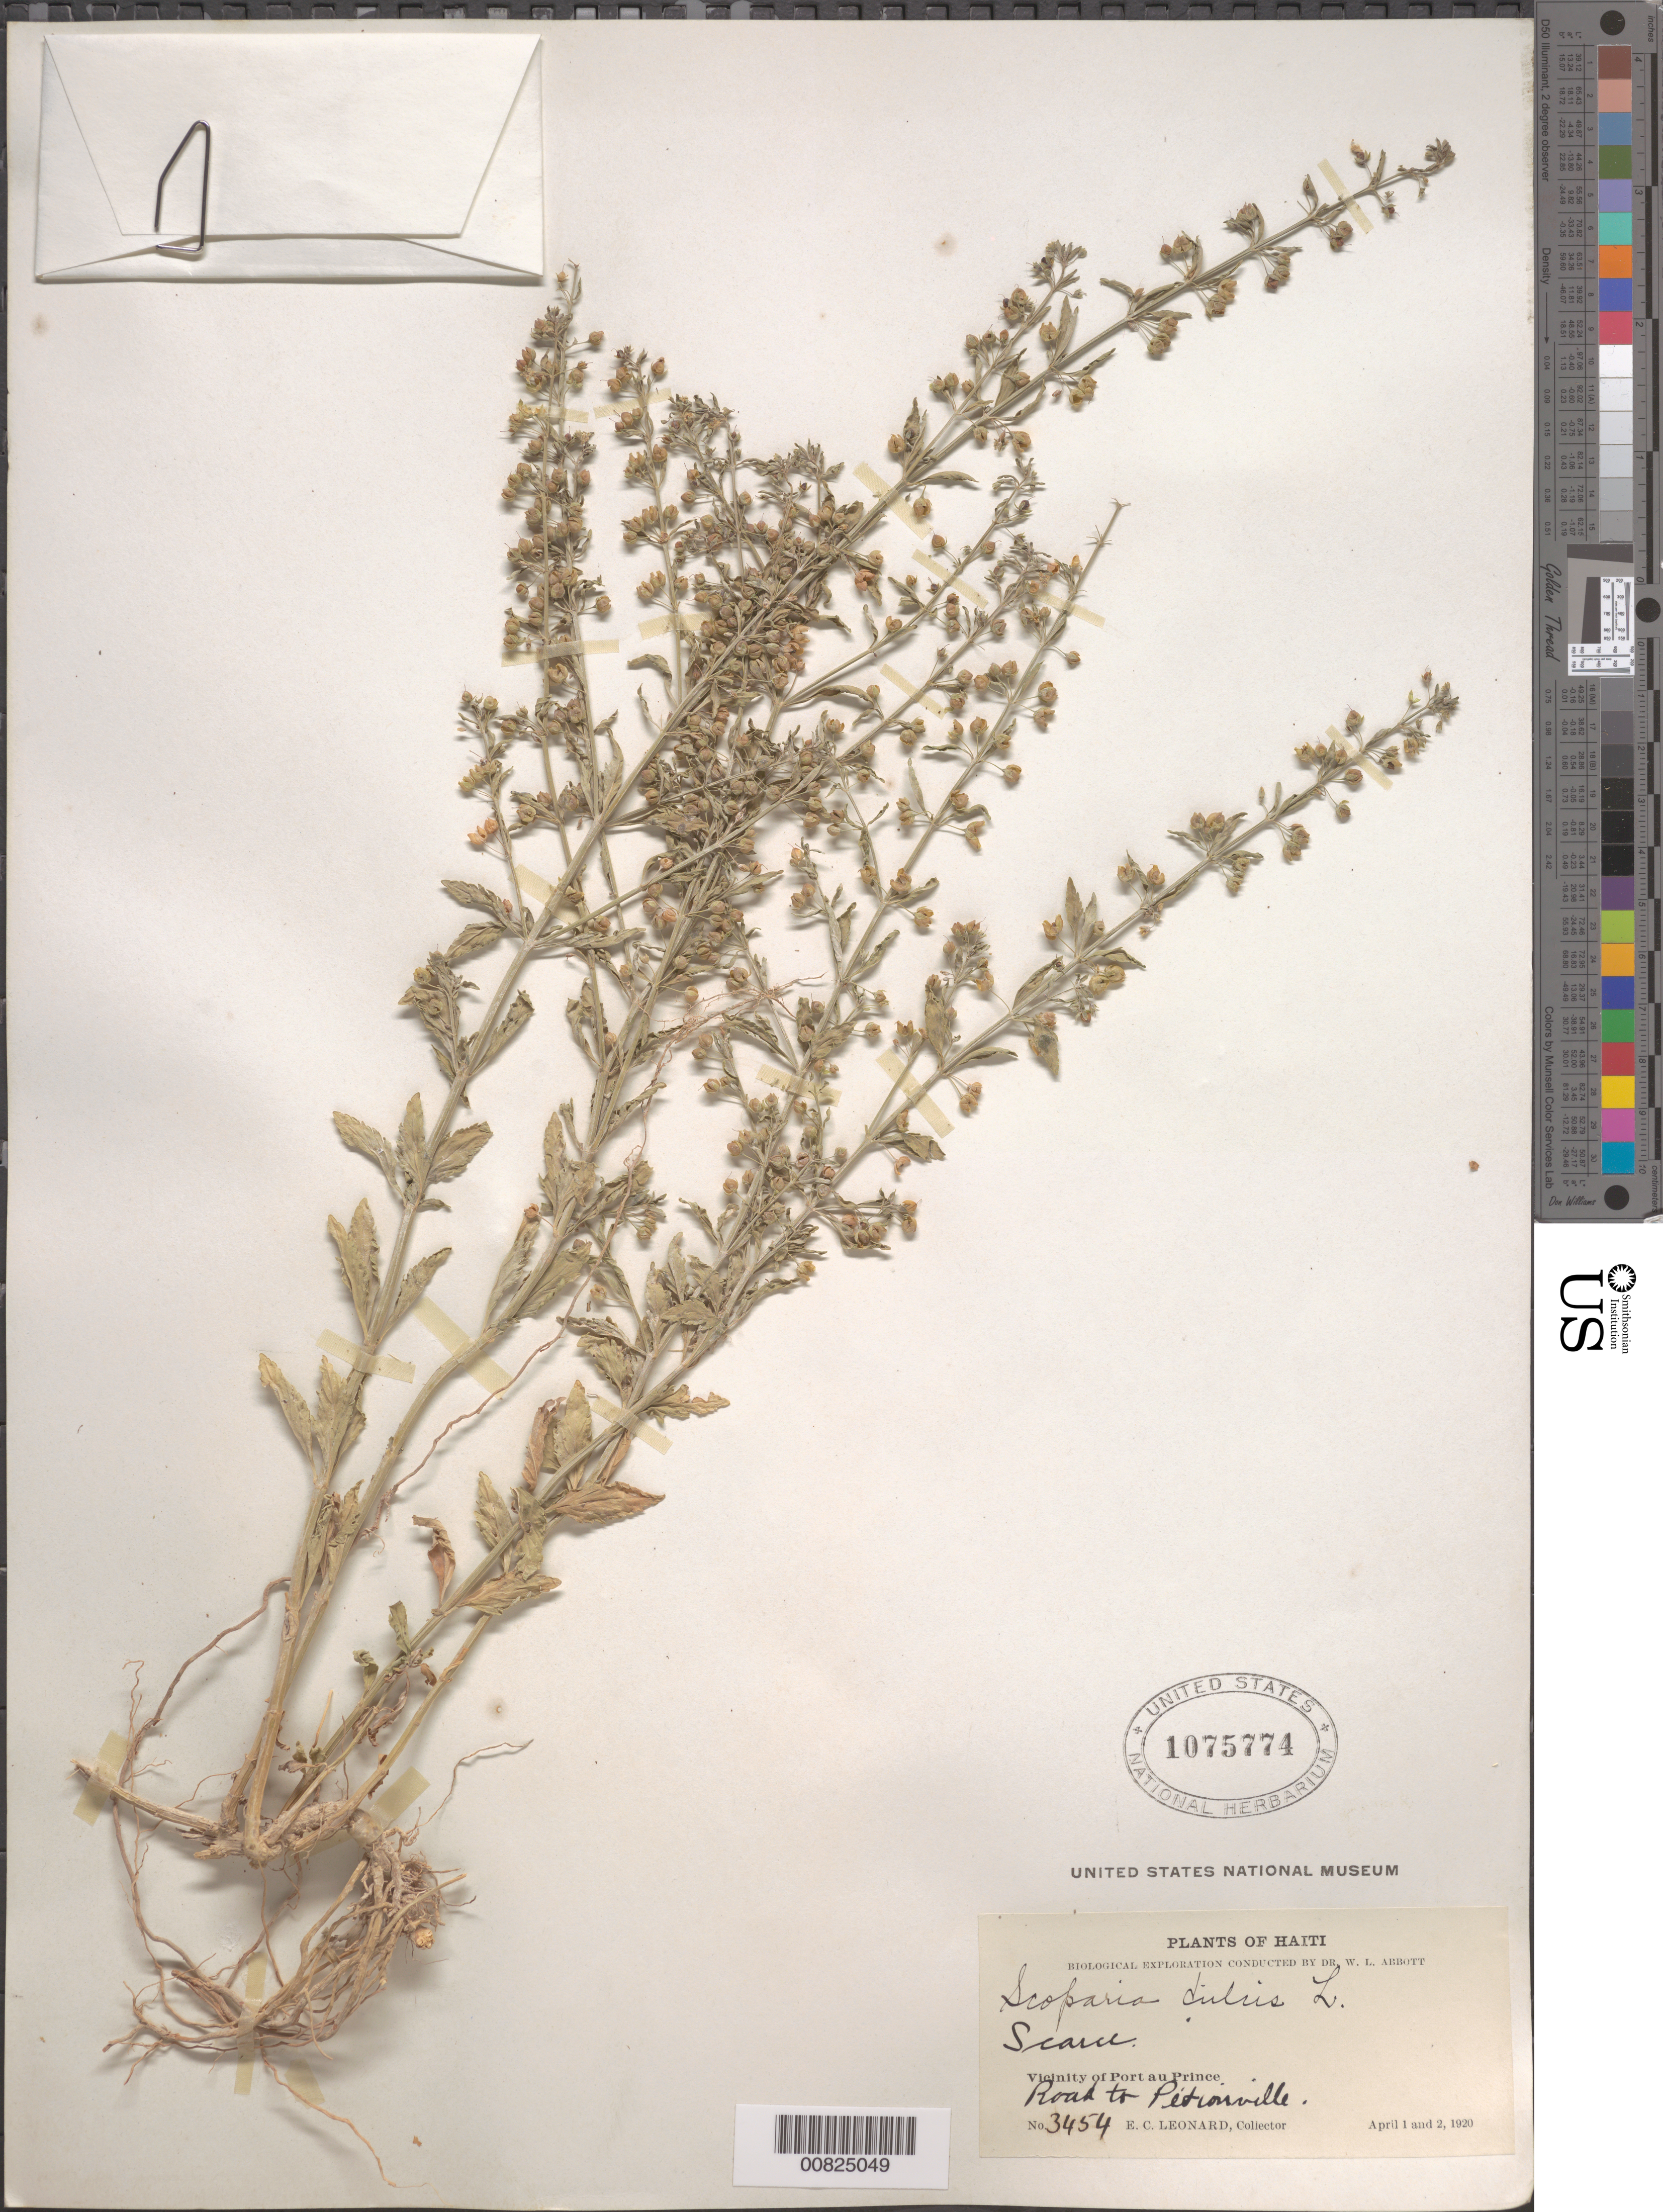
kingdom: Plantae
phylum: Tracheophyta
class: Magnoliopsida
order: Lamiales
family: Plantaginaceae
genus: Scoparia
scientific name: Scoparia dulcis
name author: L.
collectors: E. C. Leonard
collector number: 3454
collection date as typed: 01 Apr 1920 and 02 Apr 1920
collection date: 1920-04-01,1920-04-02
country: Haiti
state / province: Ouest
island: Hispaniola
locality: Vicinity of Port-au-Prince, road to Pétionville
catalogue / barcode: US 1075774